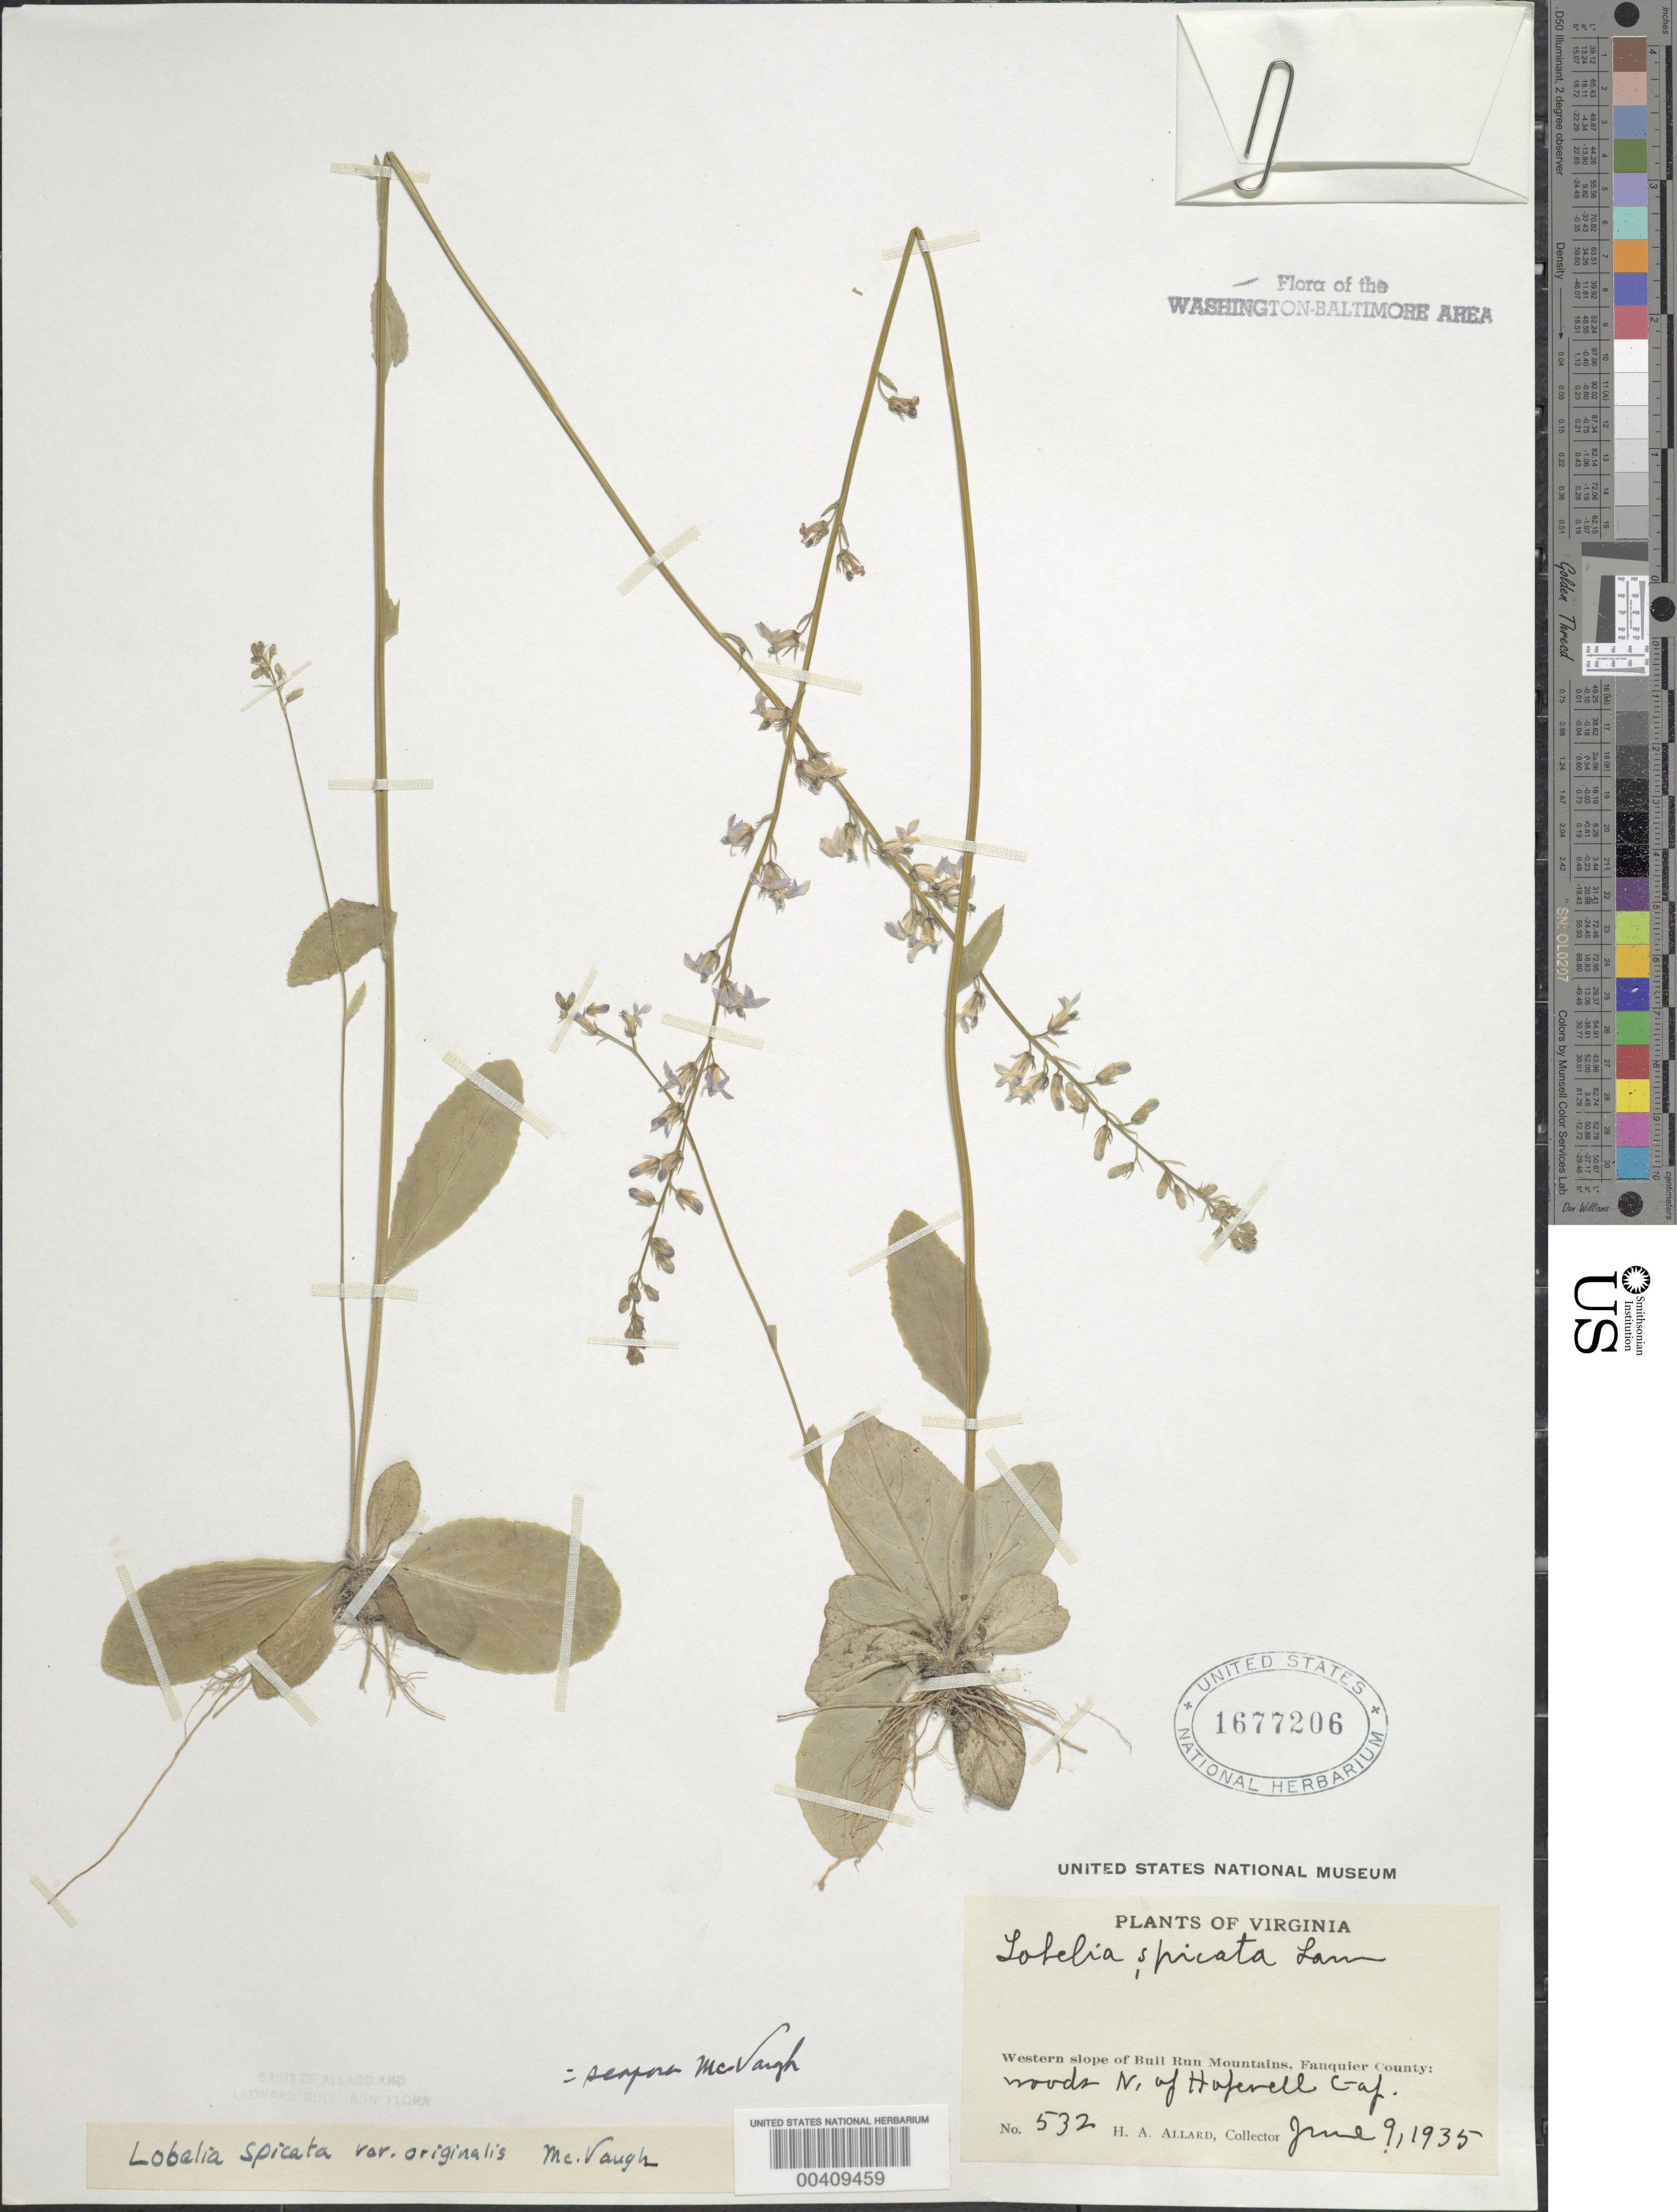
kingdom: Plantae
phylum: Tracheophyta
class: Magnoliopsida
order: Asterales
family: Campanulaceae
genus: Lobelia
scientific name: Lobelia spicata var. scaposa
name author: McVaugh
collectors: H. A. Allard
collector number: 532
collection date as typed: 09 Jun 1935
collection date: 1935-06-09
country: United States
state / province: Virginia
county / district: Fauquier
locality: West of Bull Run Mts.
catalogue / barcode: US 1677206